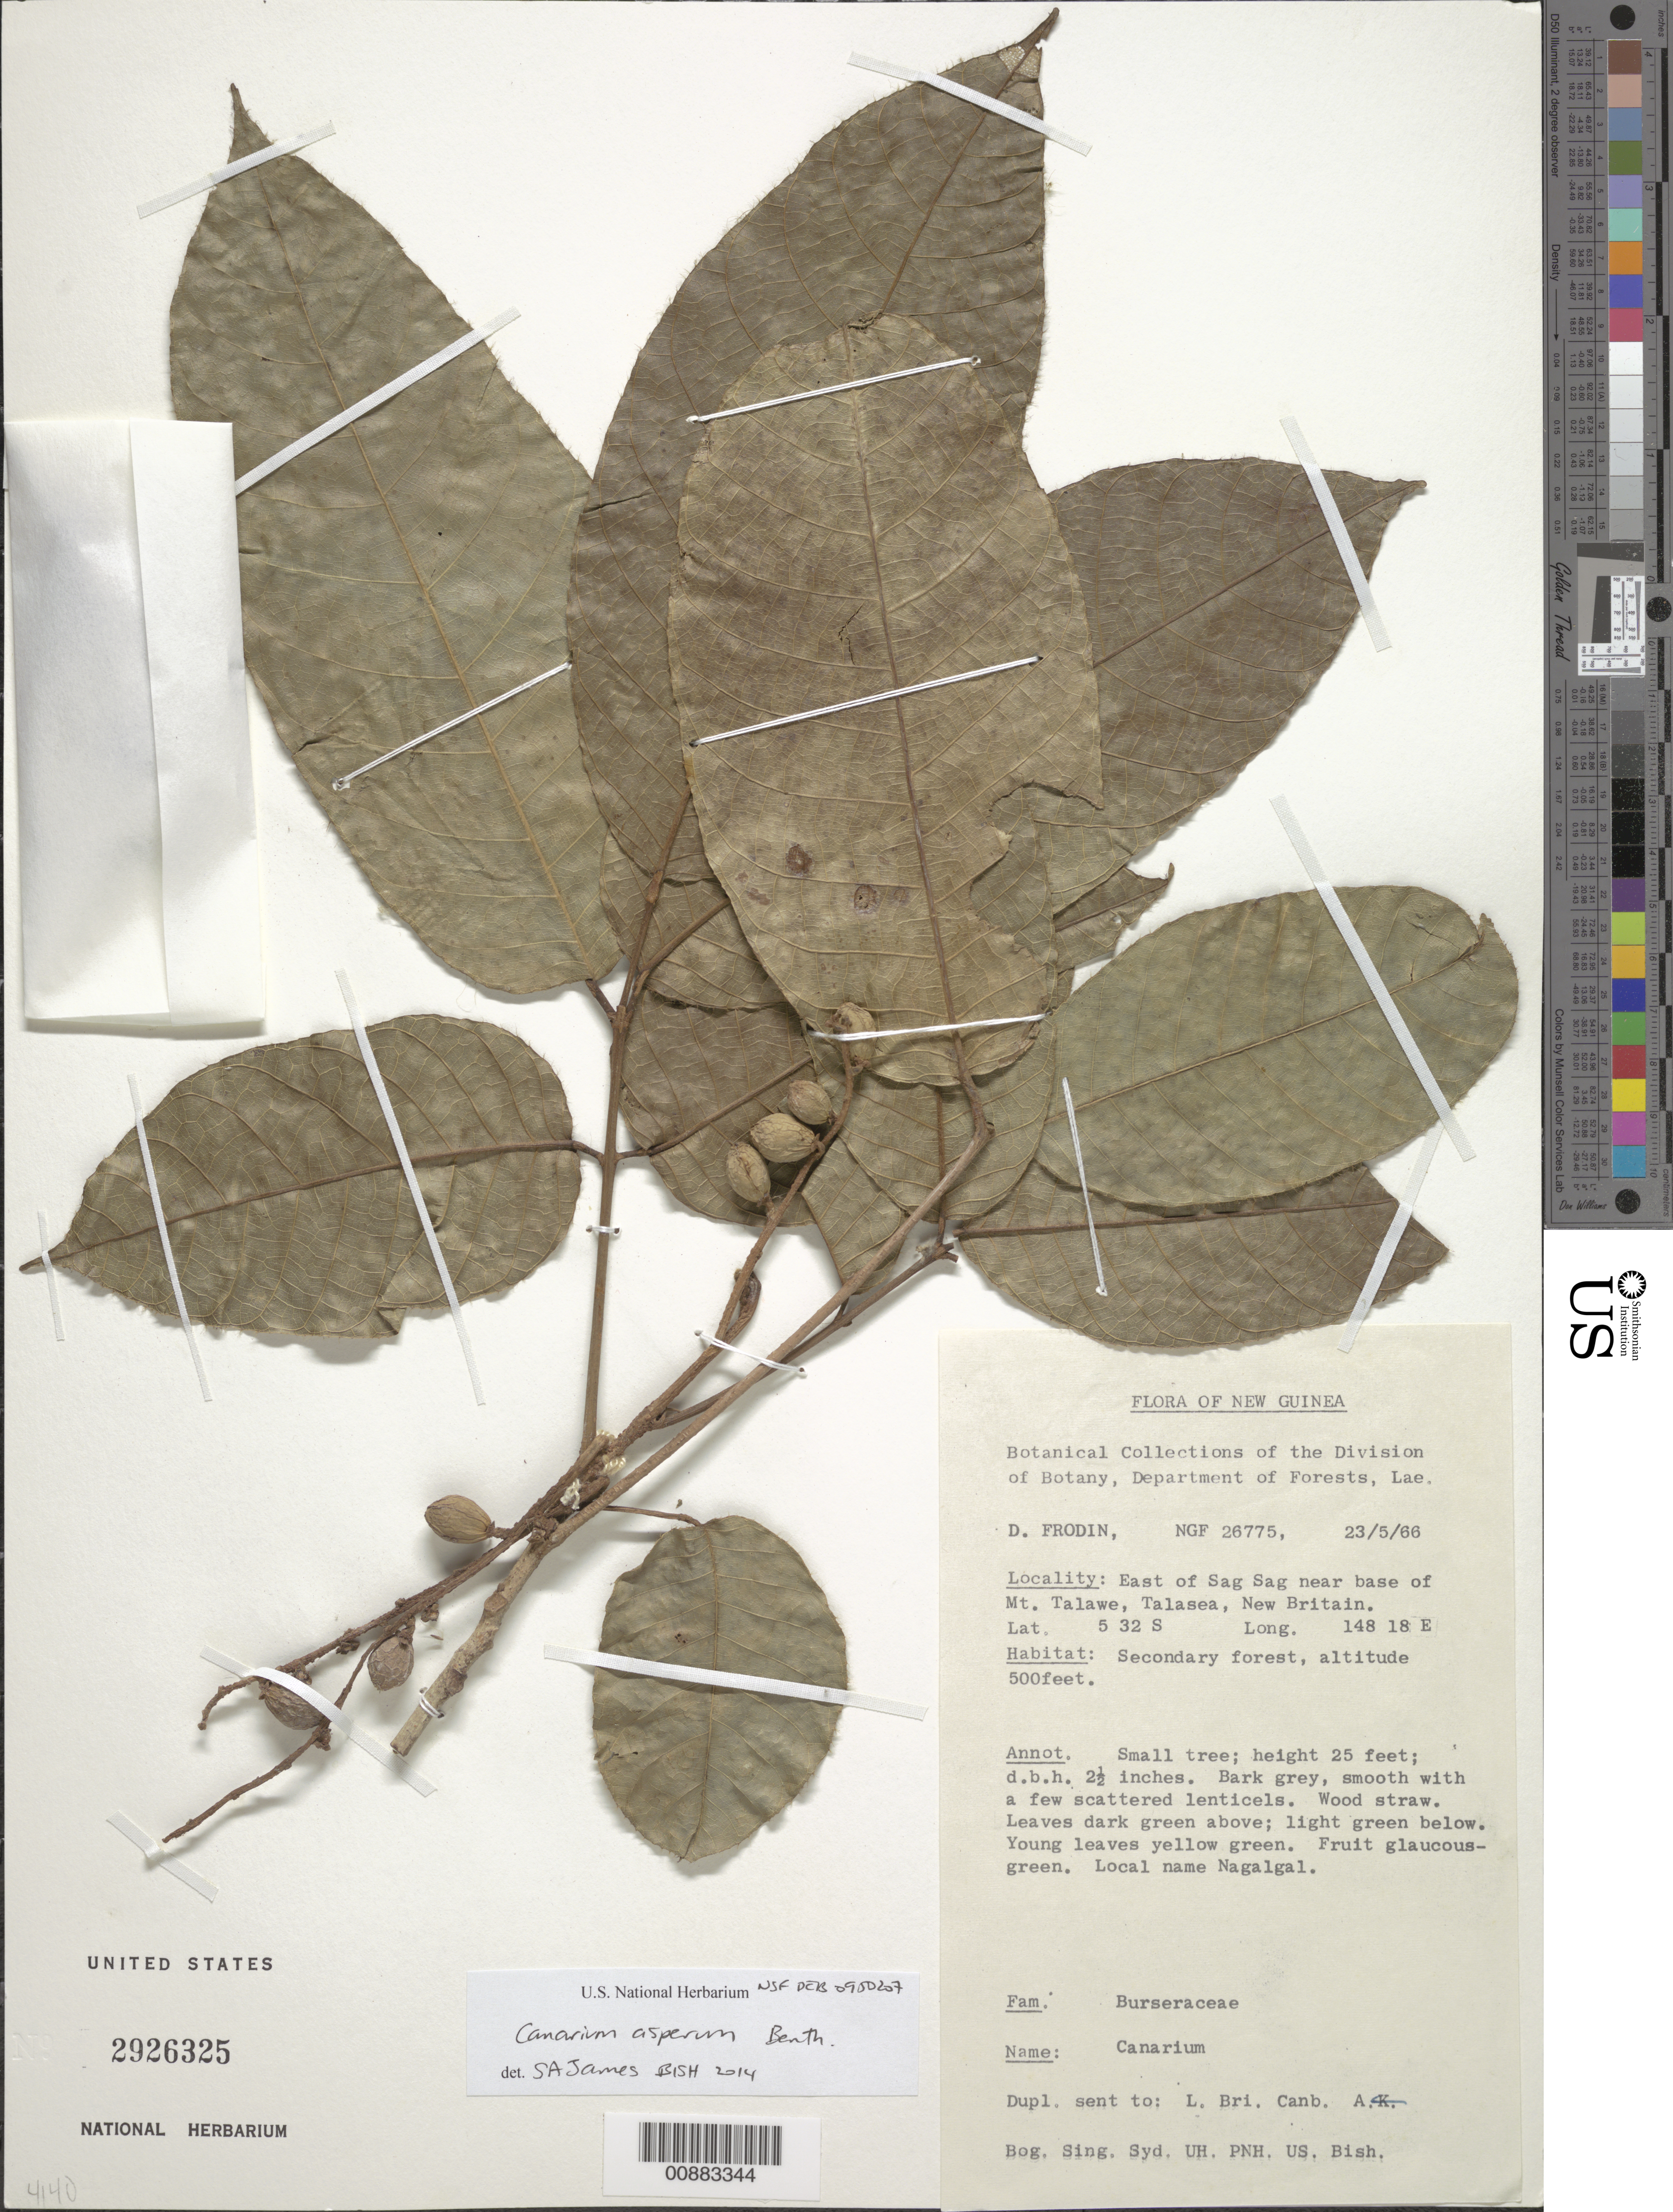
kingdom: Plantae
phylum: Tracheophyta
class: Magnoliopsida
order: Sapindales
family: Burseraceae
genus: Canarium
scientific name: Canarium sp.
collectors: D. G. Frodin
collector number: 26775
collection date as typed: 23 May 1966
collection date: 1966-05-23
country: Papua New Guinea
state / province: West New Britain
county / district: Talasea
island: New Britain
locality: East of Sag Sag near base of Mt. Talawe, Talasea, New Britain.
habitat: Secondary forest.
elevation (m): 152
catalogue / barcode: US 2926325